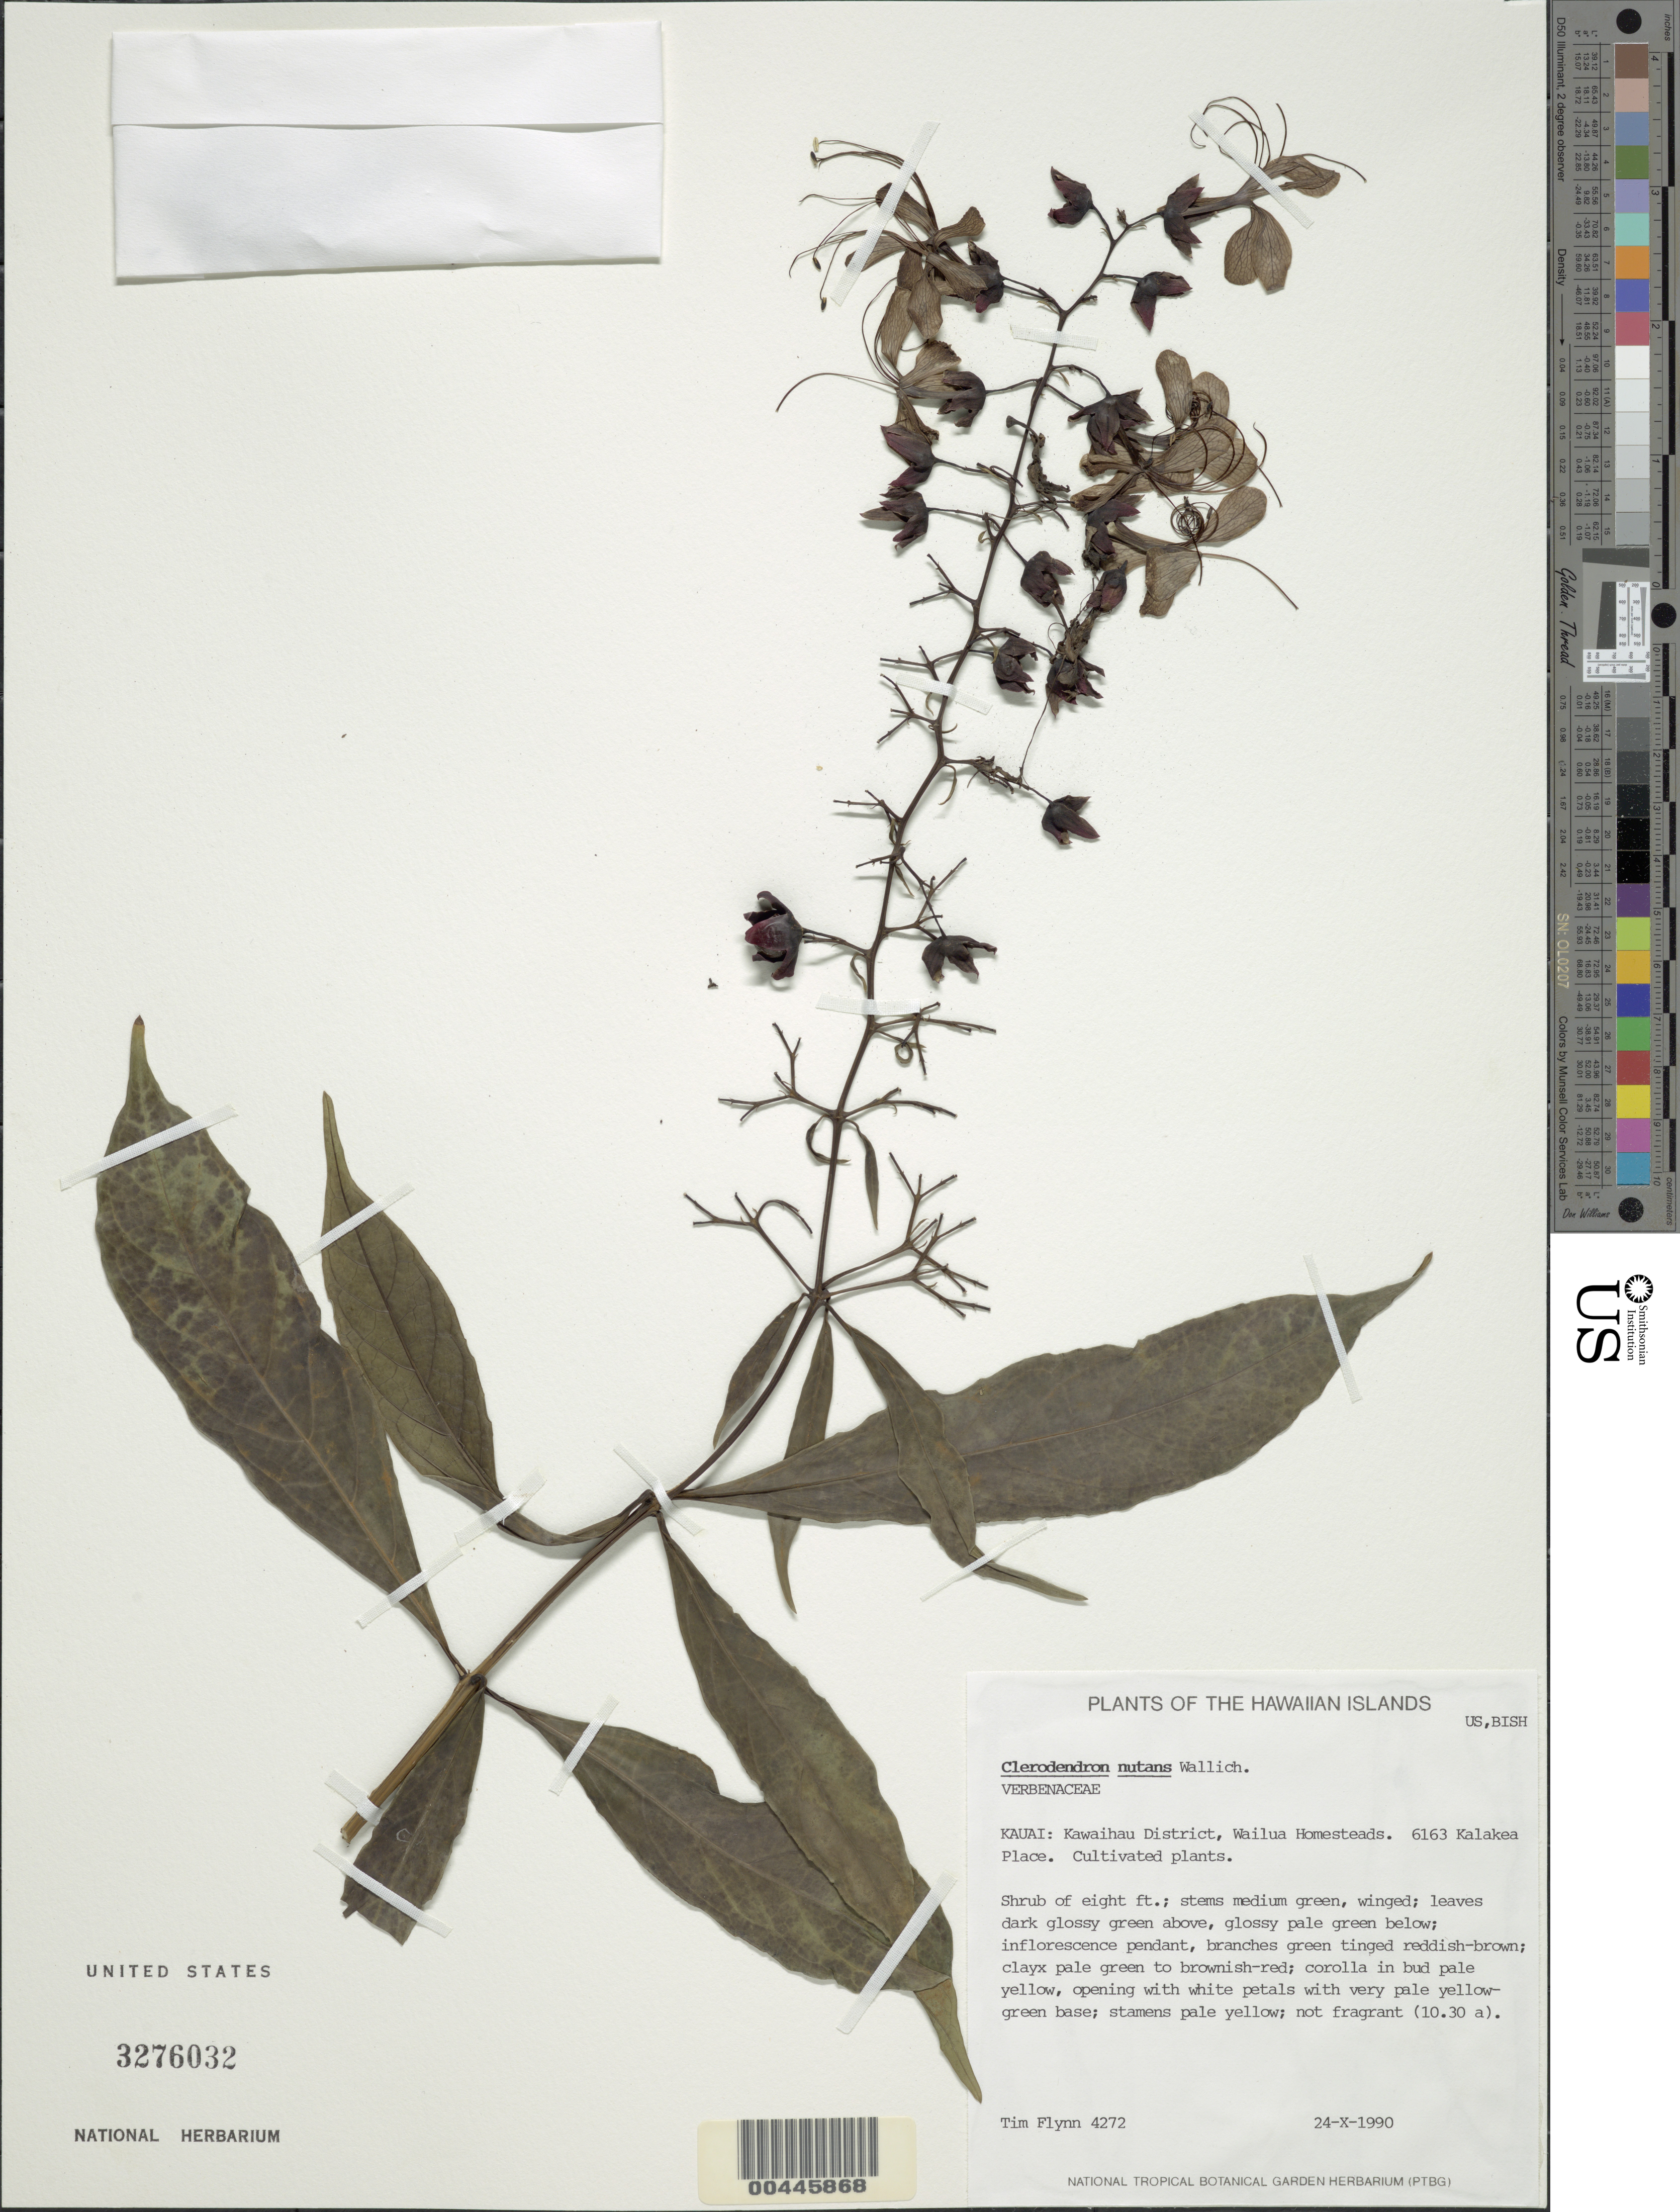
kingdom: Plantae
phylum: Tracheophyta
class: Magnoliopsida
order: Lamiales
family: Lamiaceae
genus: Clerodendrum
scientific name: Clerodendrum nutans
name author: Wall. ex Jack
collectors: T. W. Flynn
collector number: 4272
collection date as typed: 24 Oct 1990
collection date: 1990-10-24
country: United States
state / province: Hawaii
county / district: Kauai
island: Kaua'i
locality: Kawaihau Dist, Wailua Homesteads, 6163 Kalakea Place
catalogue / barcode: US 3276032